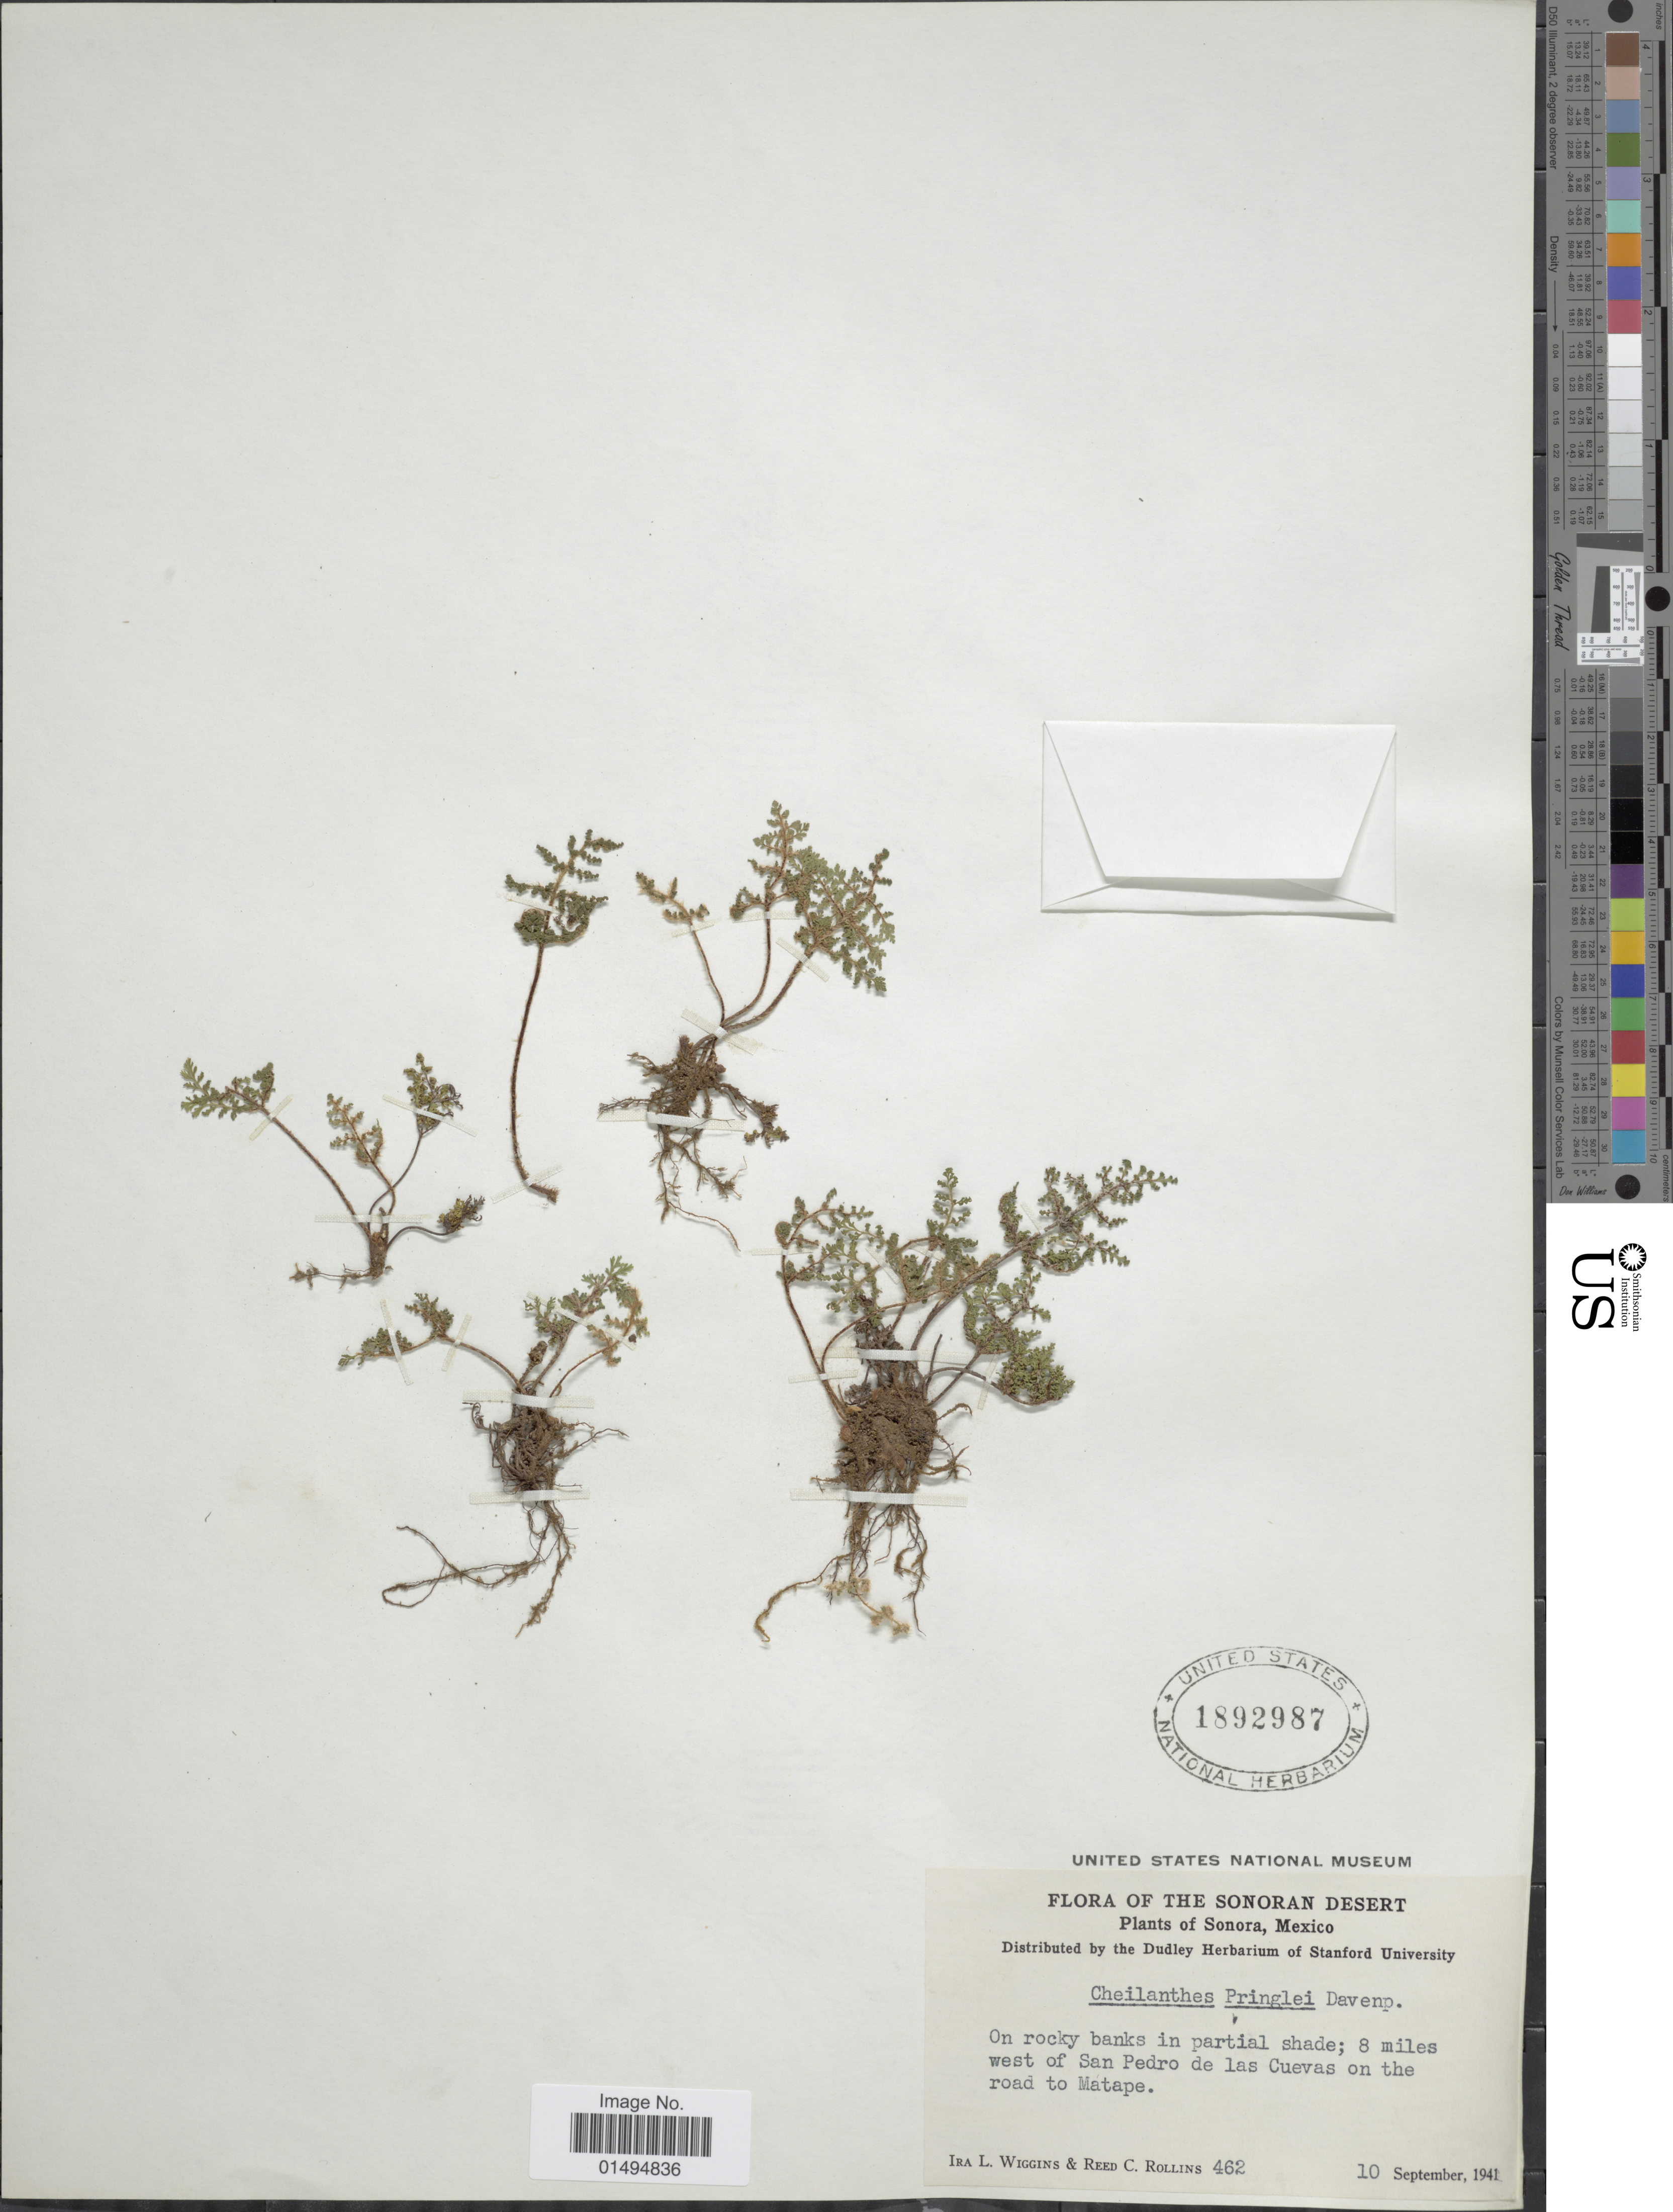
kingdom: Plantae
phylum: Tracheophyta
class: Polypodiopsida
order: Polypodiales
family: Pteridaceae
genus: Myriopteris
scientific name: Myriopteris pringlei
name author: (Davenp.) Grusz & Windham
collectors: I. L. Wiggins & R. C. Rollins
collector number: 462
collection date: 1941-09-10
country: Mexico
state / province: Sonora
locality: On rocky banks in partial shade; 8 miles west of San Pedro de las Cuevas on the road to Matape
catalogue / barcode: US 1892987